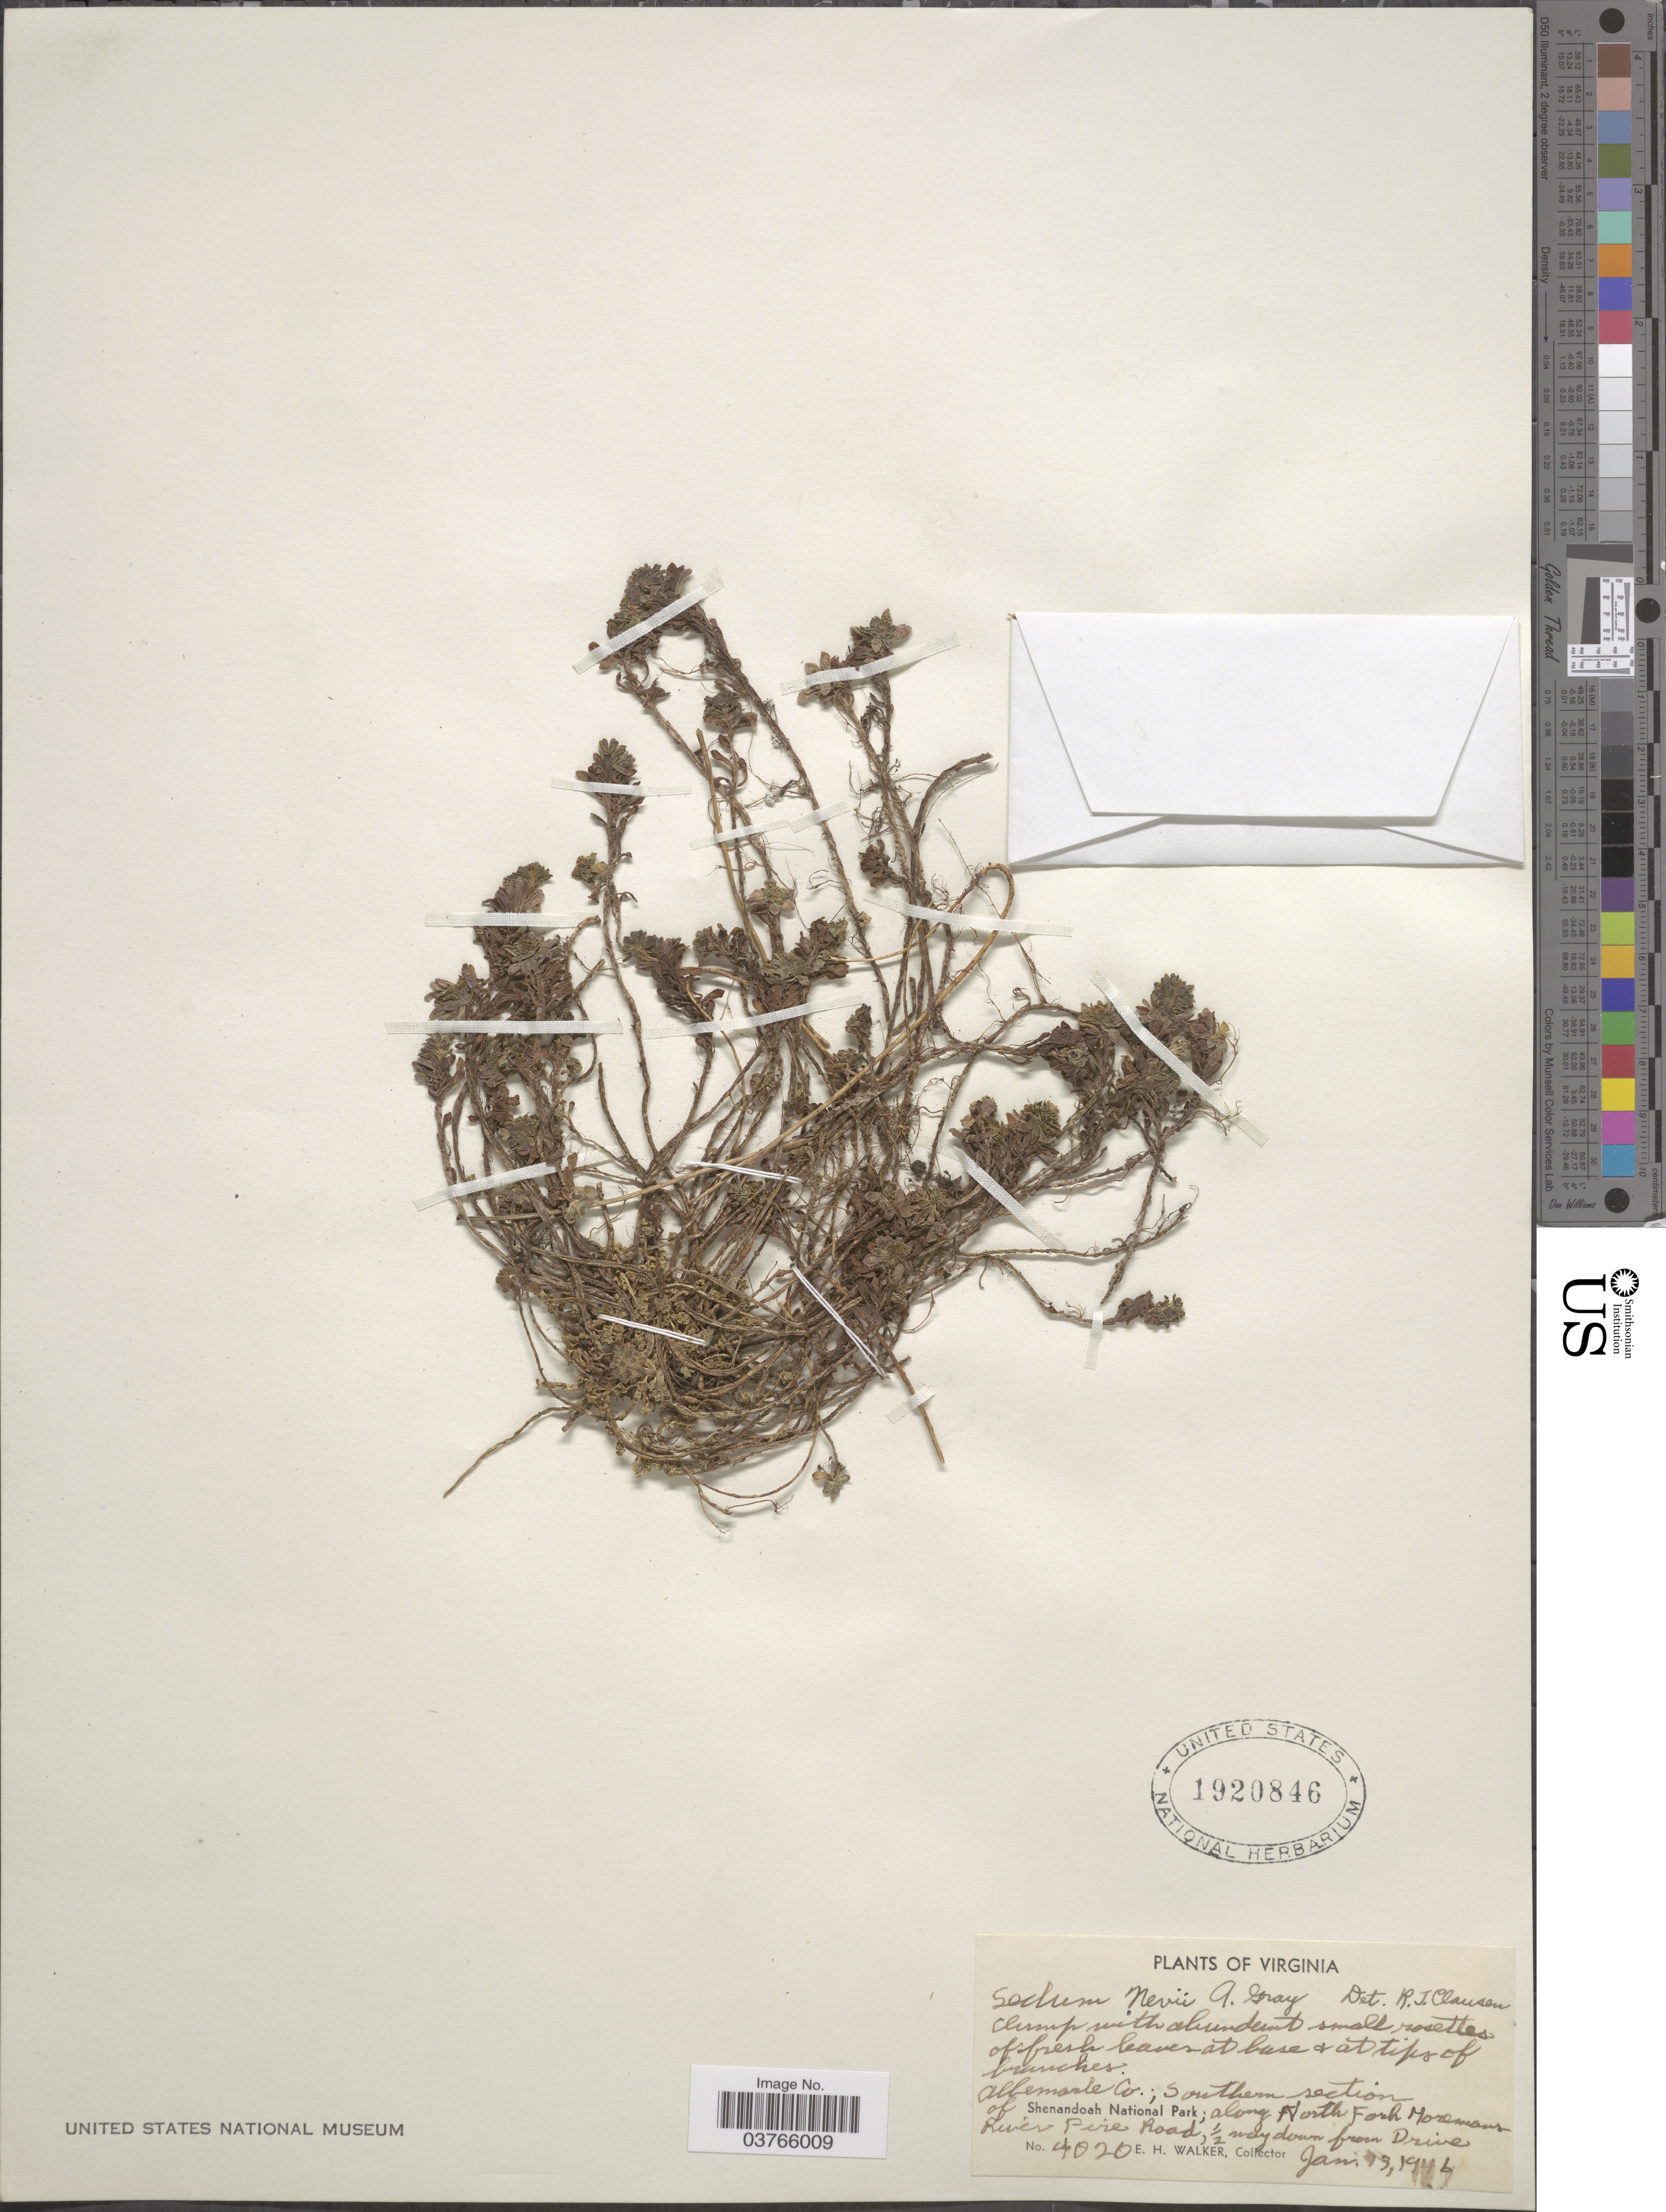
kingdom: Plantae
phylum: Tracheophyta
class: Magnoliopsida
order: Saxifragales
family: Crassulaceae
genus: Sedum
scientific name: Sedum glaucophyllum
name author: R.T. Clausen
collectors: E. H. Walker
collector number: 4020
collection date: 1946-01-13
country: United States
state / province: Virginia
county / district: Albemarle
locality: Albemarle Co.; Southern section of Shenandoah National Park; along North Fork Moremans River Fire Road, ½ way down from Drive.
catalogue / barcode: US 1920846